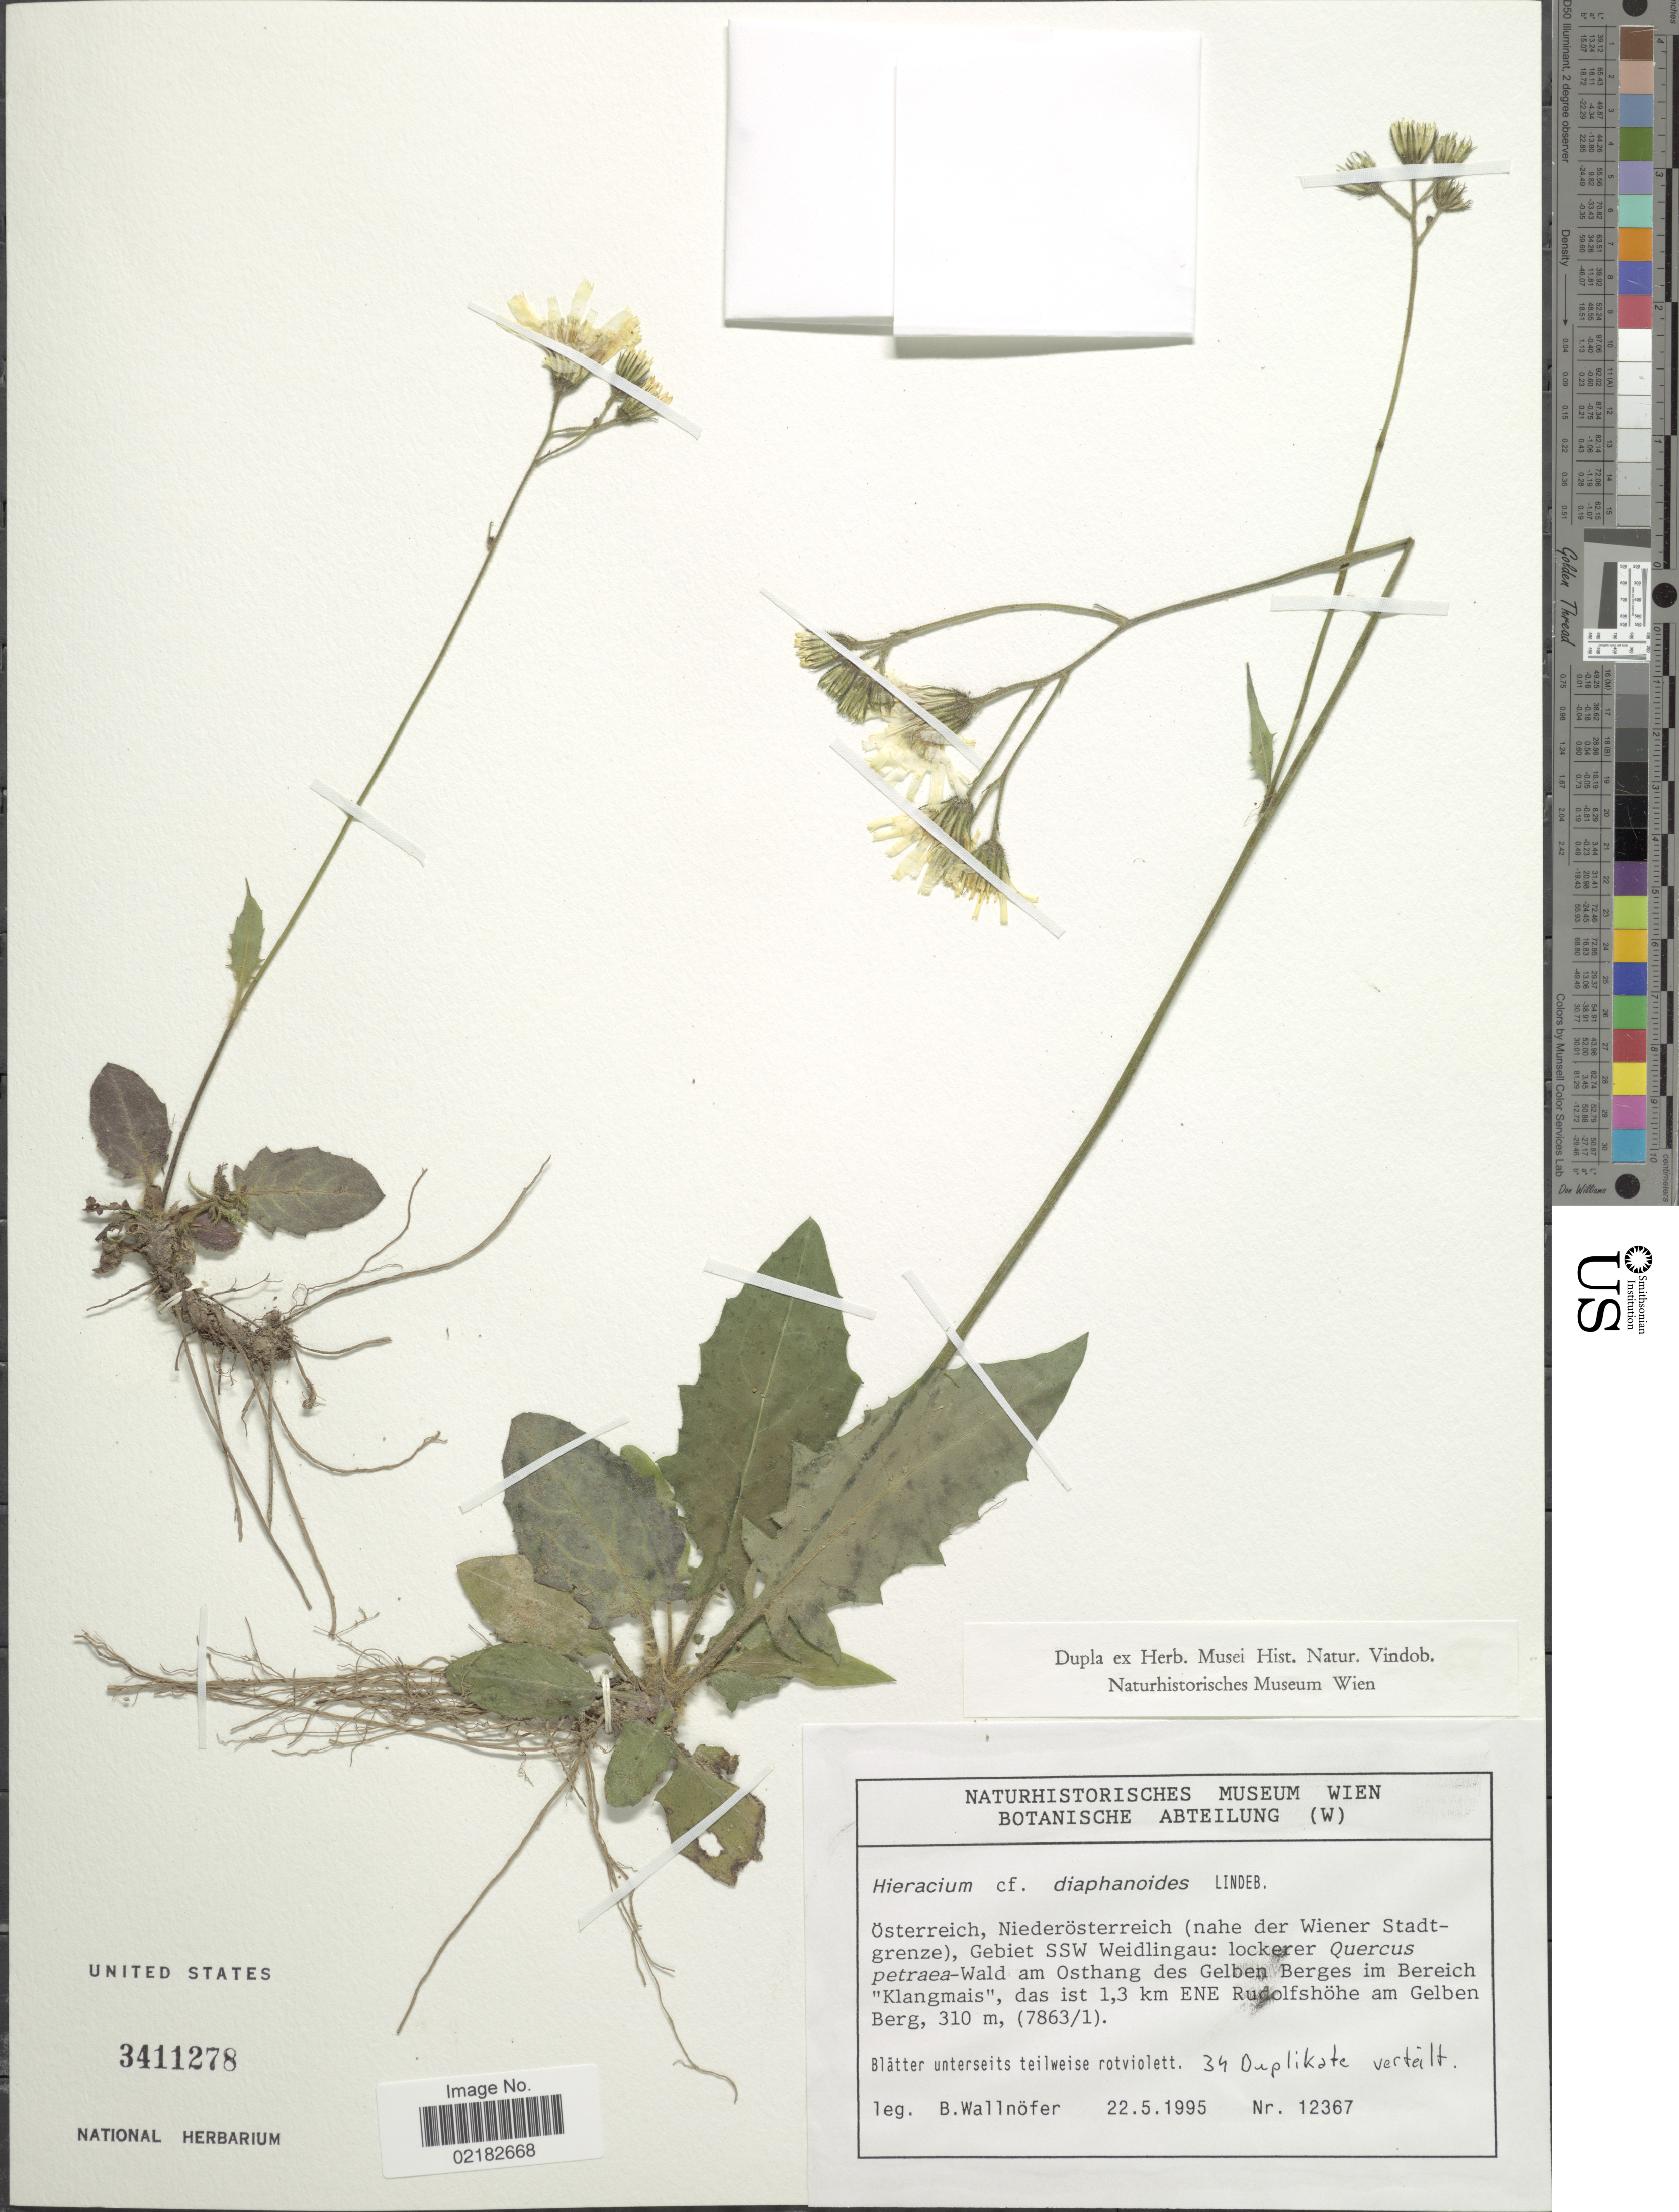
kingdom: Plantae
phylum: Tracheophyta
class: Magnoliopsida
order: Asterales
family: Asteraceae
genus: Hieracium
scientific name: Hieracium diaphanoides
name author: Lindeb.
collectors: B. Wallnöfer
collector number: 12367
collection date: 1995-05-22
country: Austria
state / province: Niederosterreich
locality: Osterreich, Niederosterreich (nahe der Wiener Stadtgrenze), Gbeit SSW Weidlingau: lockere Quercus petraea-Wald am Ostang des Gelben Berges im Bereich "Klangmais", das ist 1.3 km. ENE Rudolfshohe am Gelben Berg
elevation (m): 310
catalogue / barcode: US 3411278